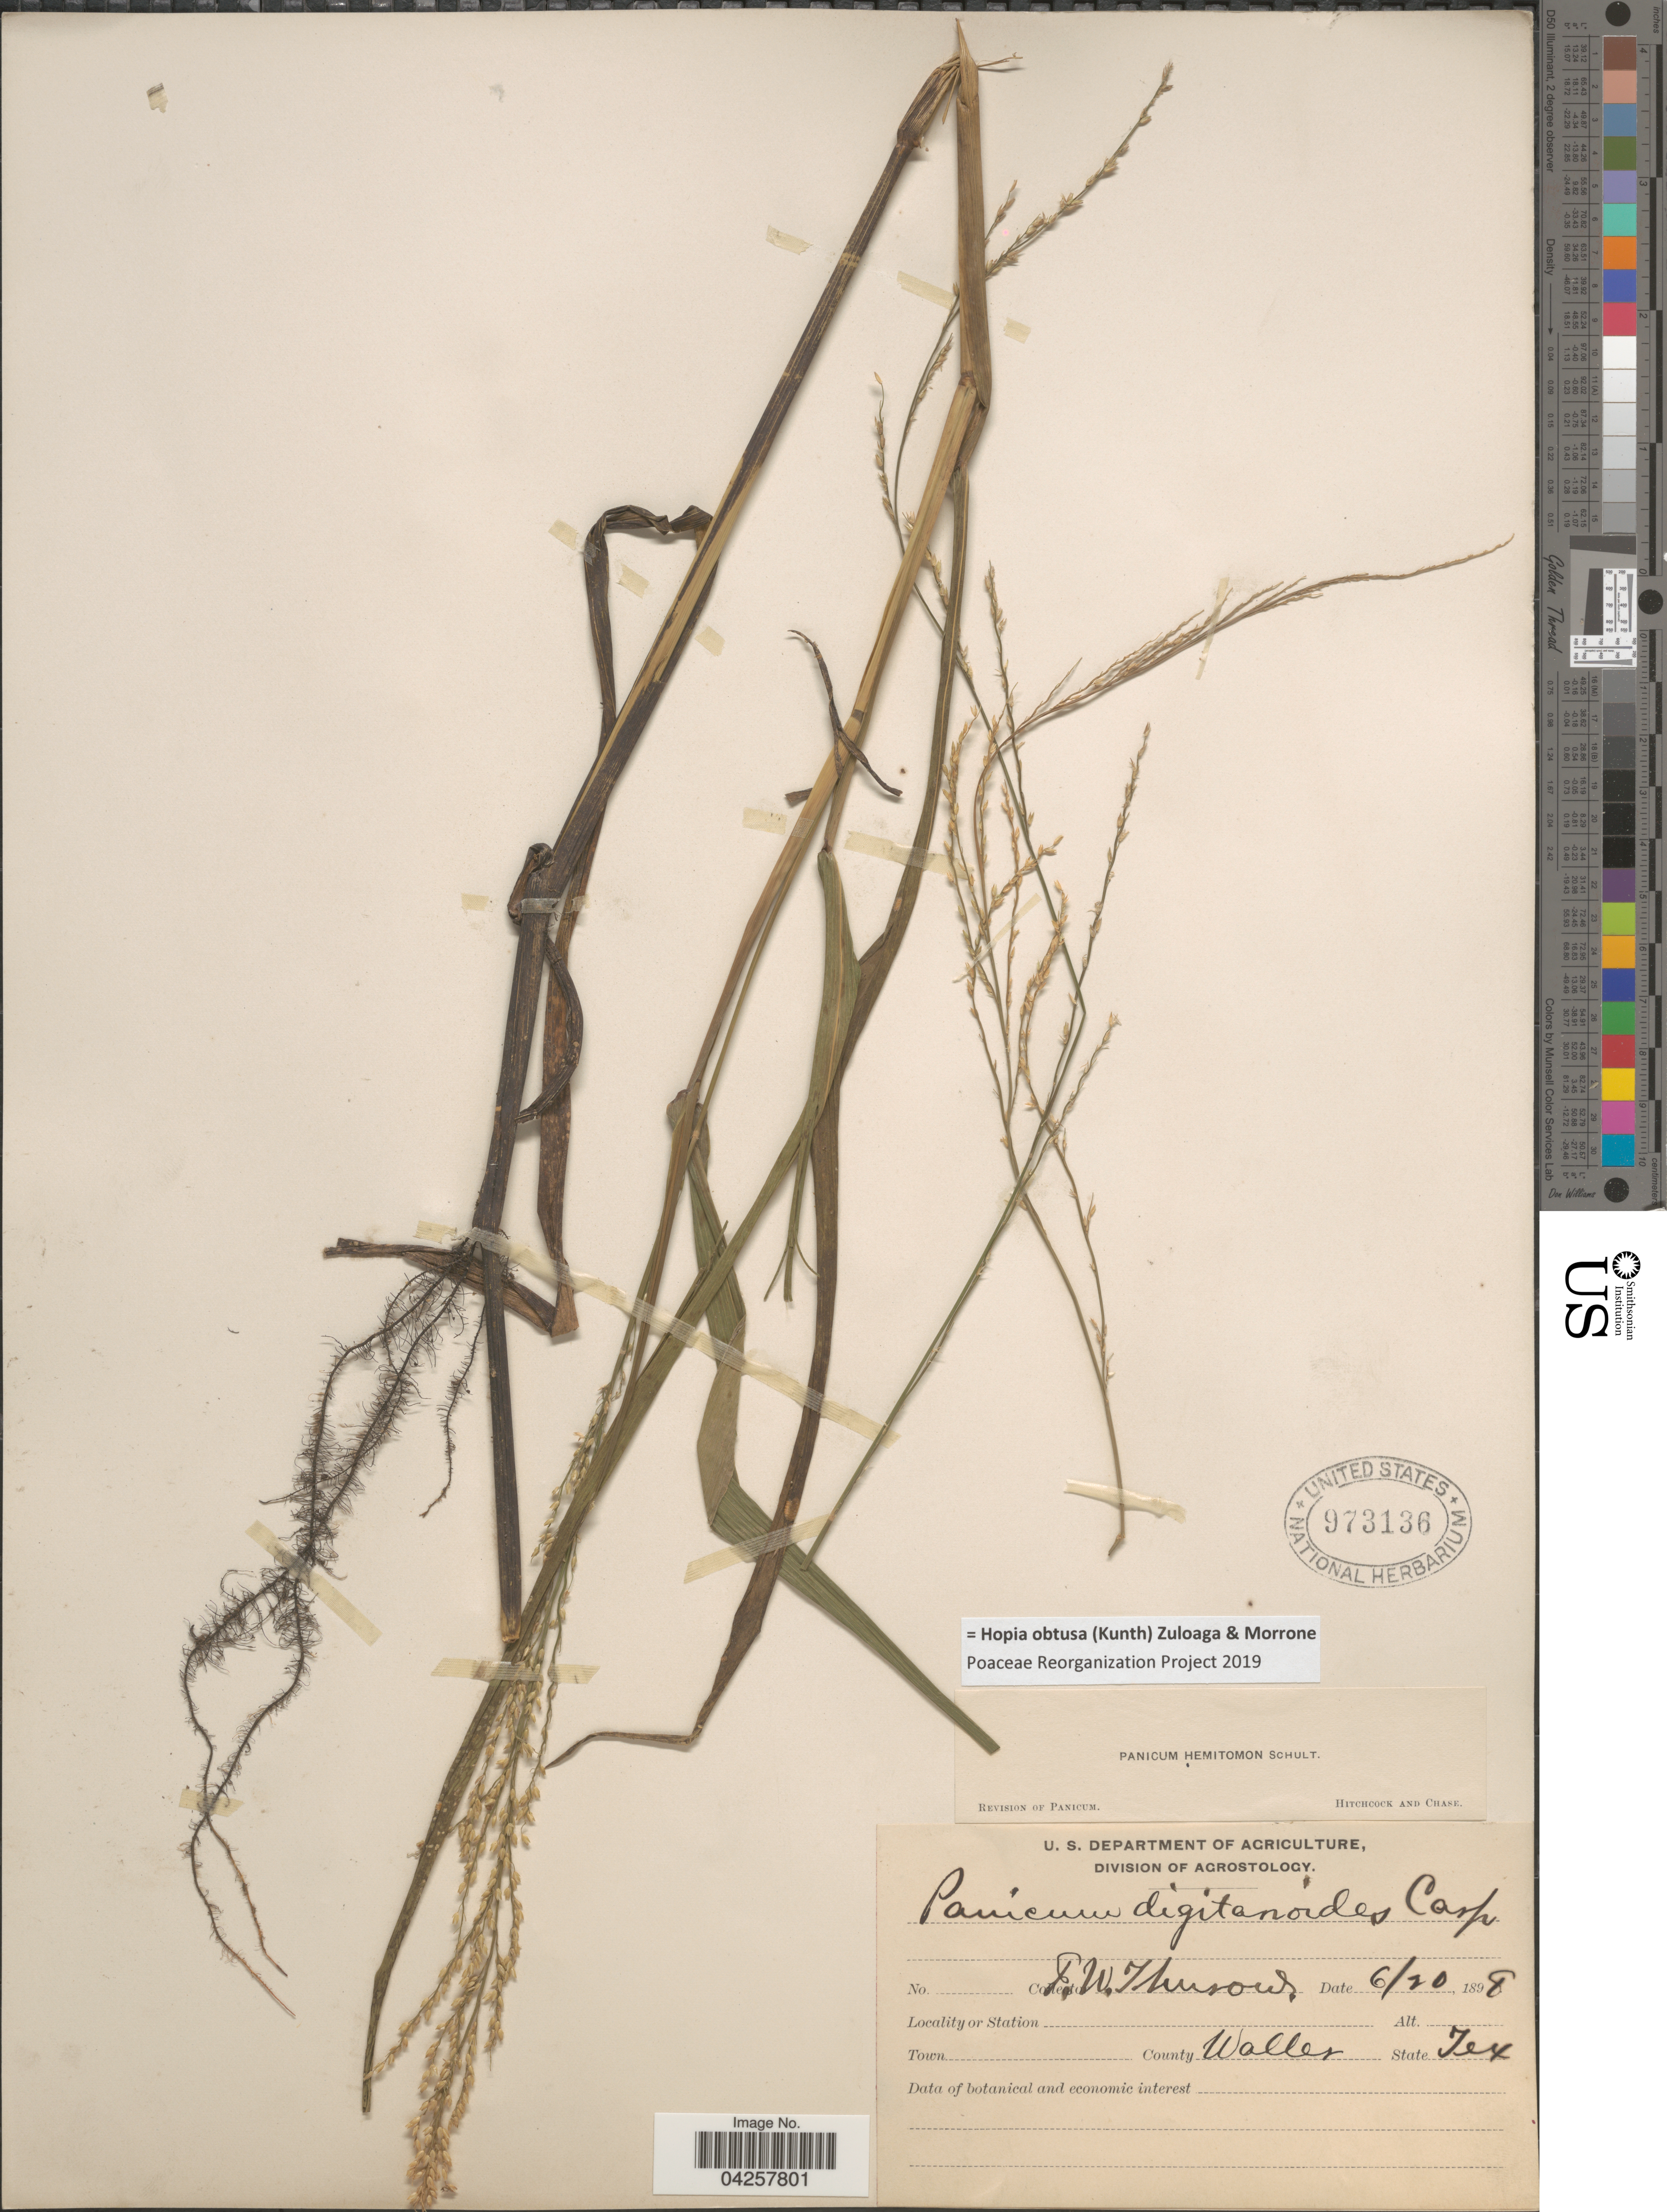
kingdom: Plantae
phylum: Tracheophyta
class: Liliopsida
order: Poales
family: Poaceae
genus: Hopia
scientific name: Hopia obtusa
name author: (Kunth) Zuloaga & Morrone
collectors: F. W. Thurow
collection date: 1898-06-20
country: United States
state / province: Texas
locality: County Waller.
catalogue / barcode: US 973136